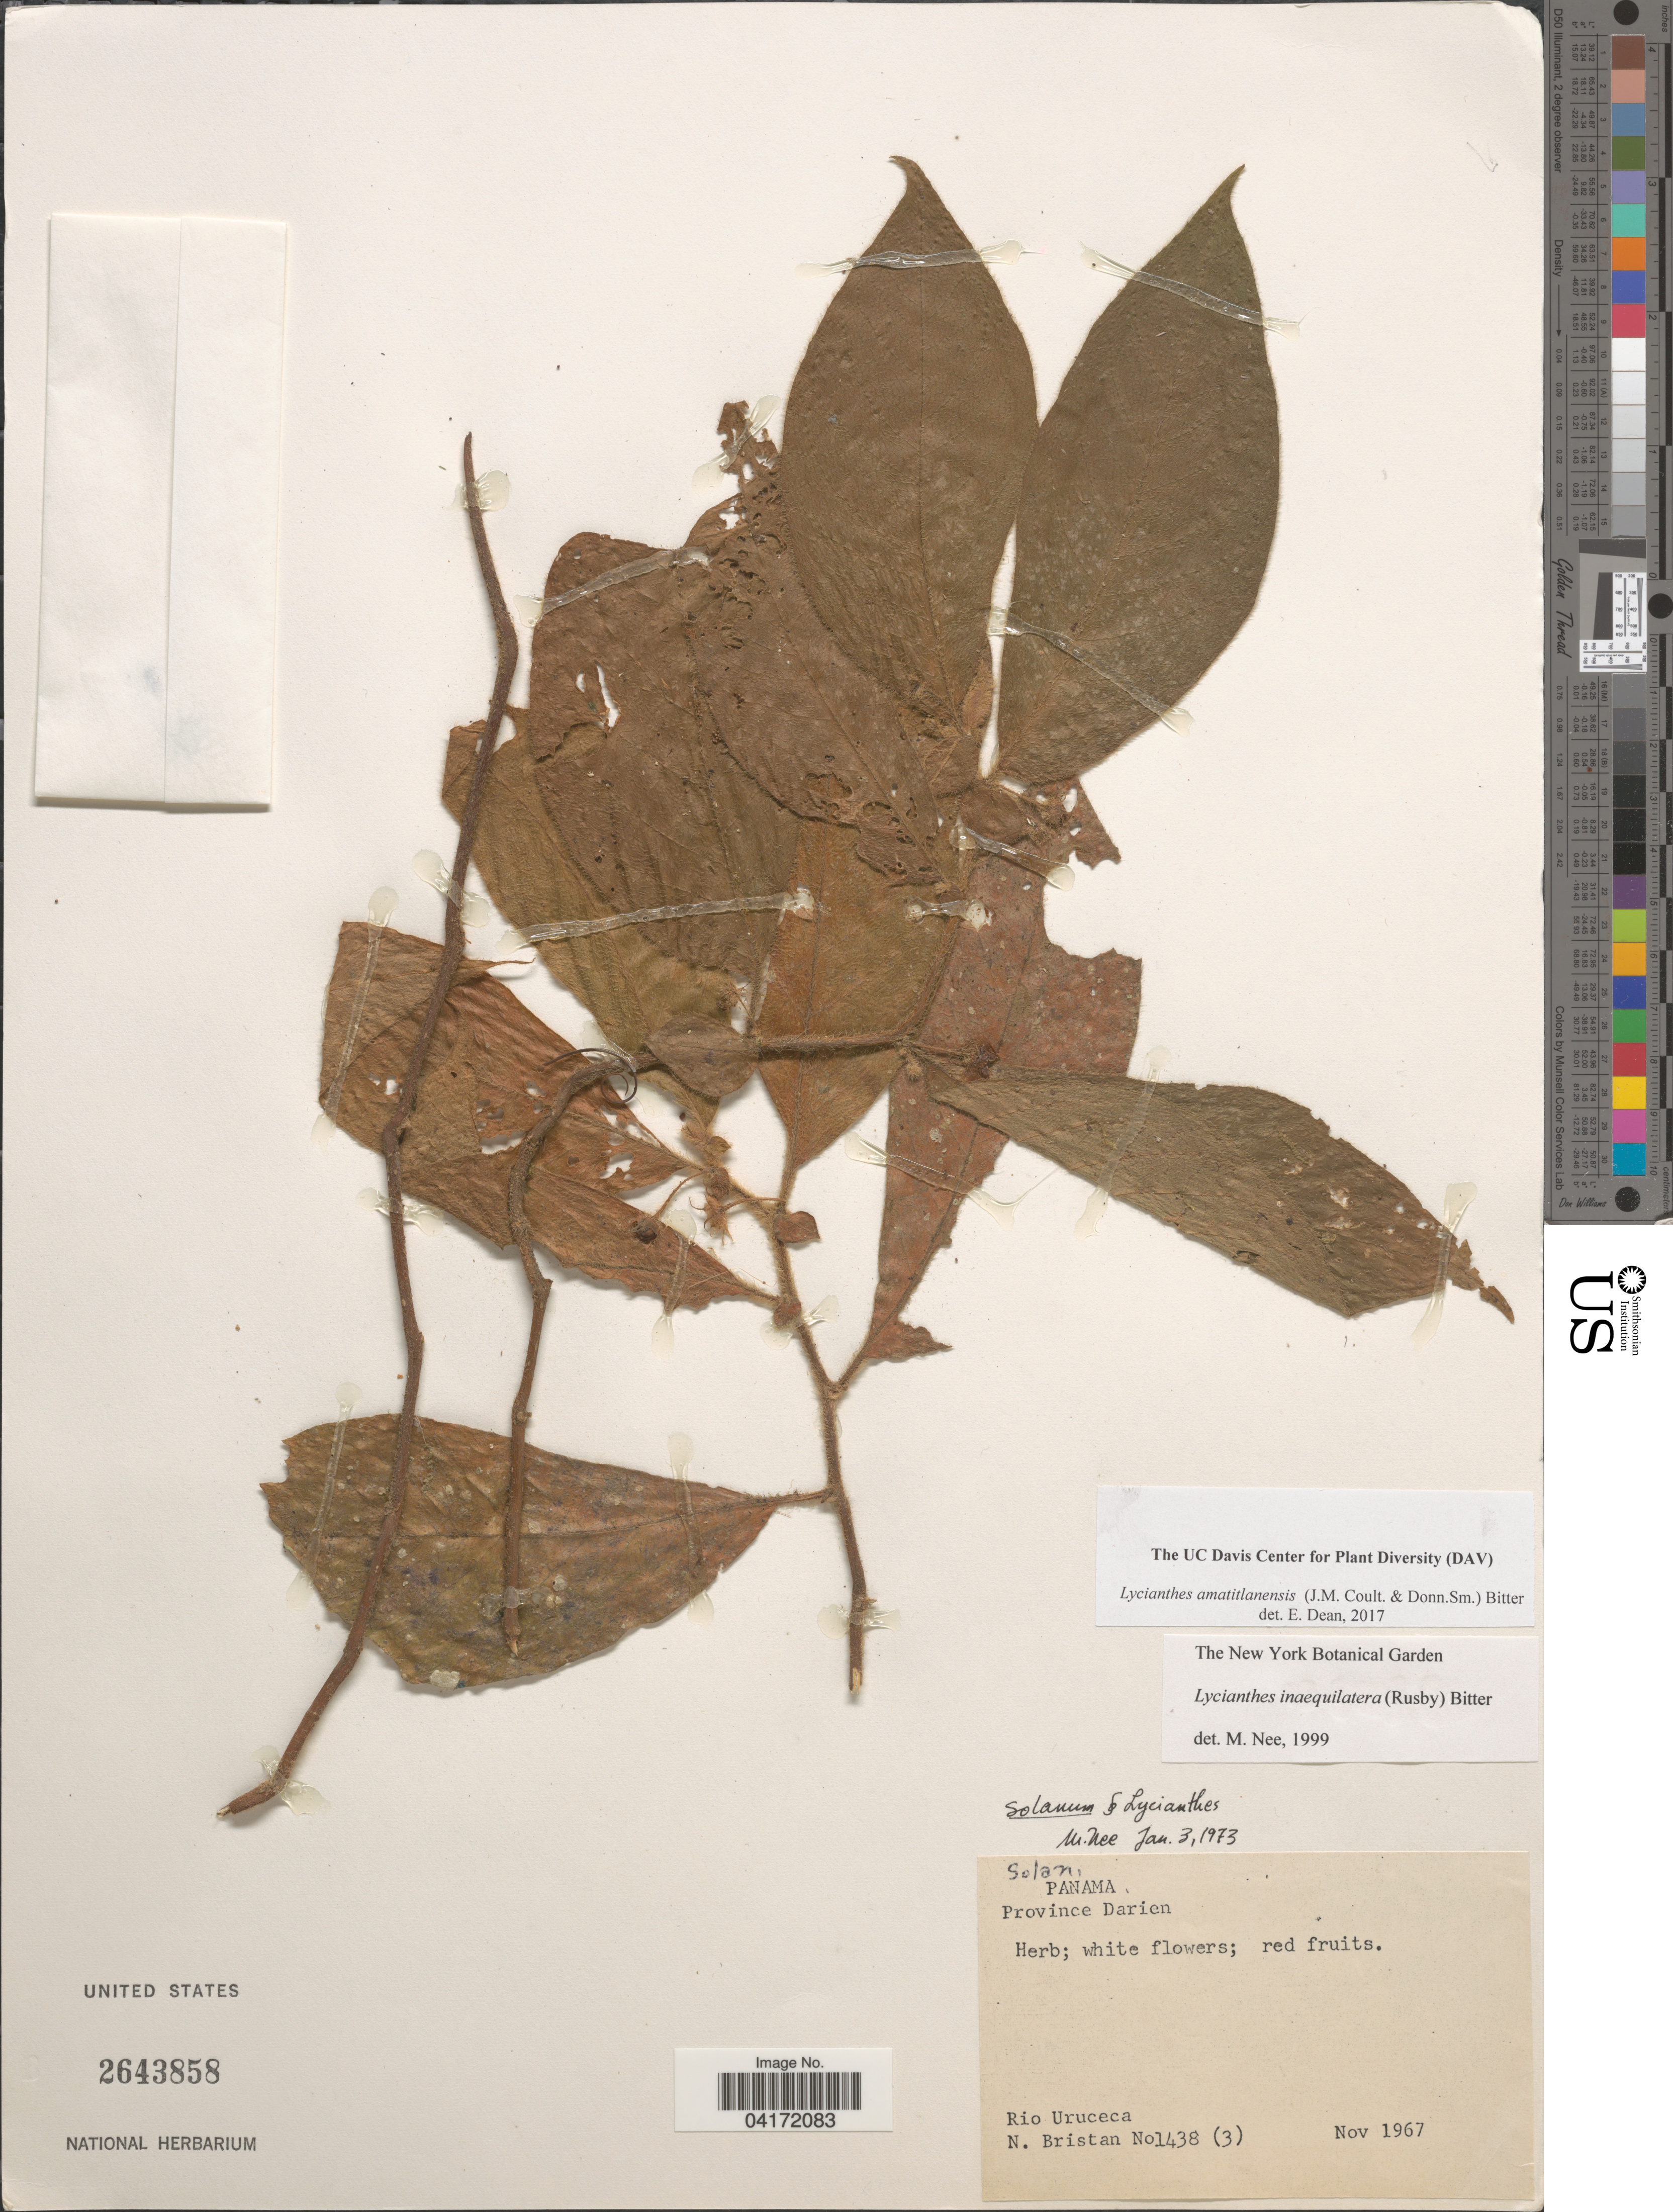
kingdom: Plantae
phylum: Tracheophyta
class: Magnoliopsida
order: Solanales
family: Solanaceae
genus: Lycianthes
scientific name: Lycianthes amatitlanensis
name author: (J.M. Coult. & Donn. Sm.) Bitter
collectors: N. Bristan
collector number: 1438 (3)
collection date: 1967-11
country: Panama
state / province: Darien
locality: Rio Uruceca.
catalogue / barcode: US 2643858